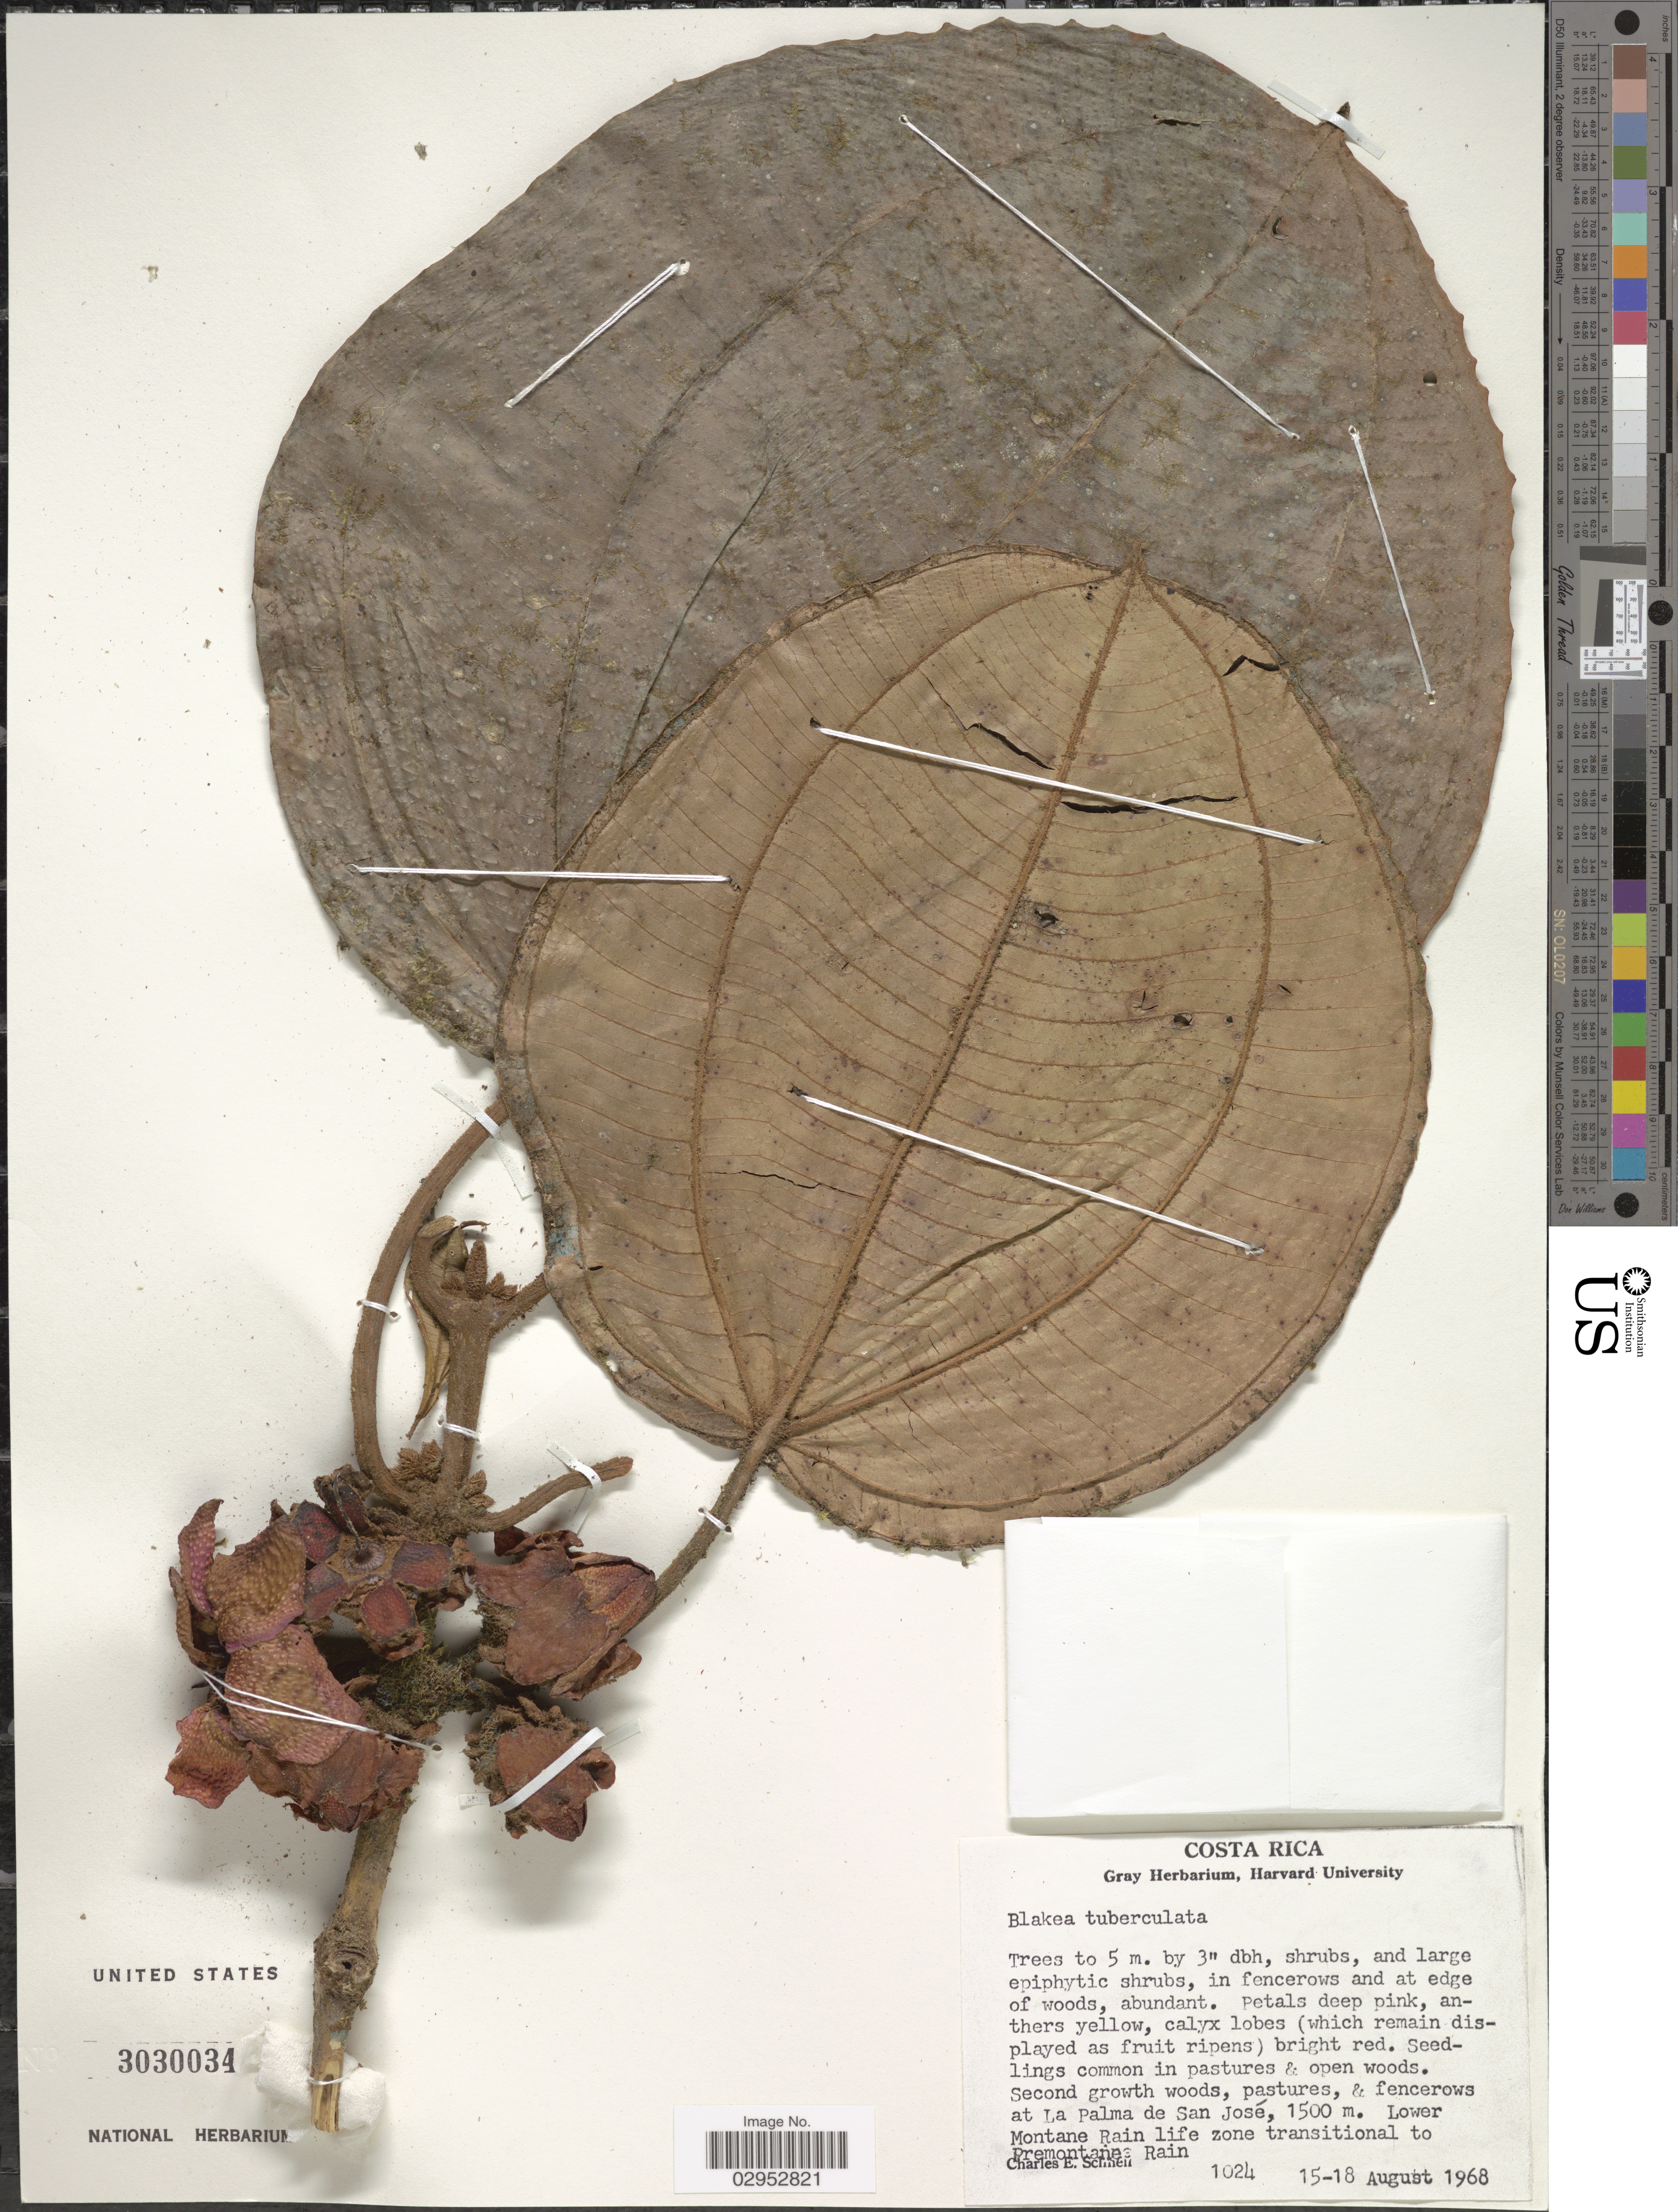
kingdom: Plantae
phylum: Tracheophyta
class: Magnoliopsida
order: Myrtales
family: Melastomataceae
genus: Blakea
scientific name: Blakea tuberculata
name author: Donn. Sm.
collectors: C. Schnell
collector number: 1024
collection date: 1968-08-15/1968-08-18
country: Costa Rica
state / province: San José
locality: Second growth woods, pastures, & fencerows at La Palma de San José. Lower Montane Rain life zone transitional to Premontana Rain.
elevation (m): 1500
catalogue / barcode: US 3030034